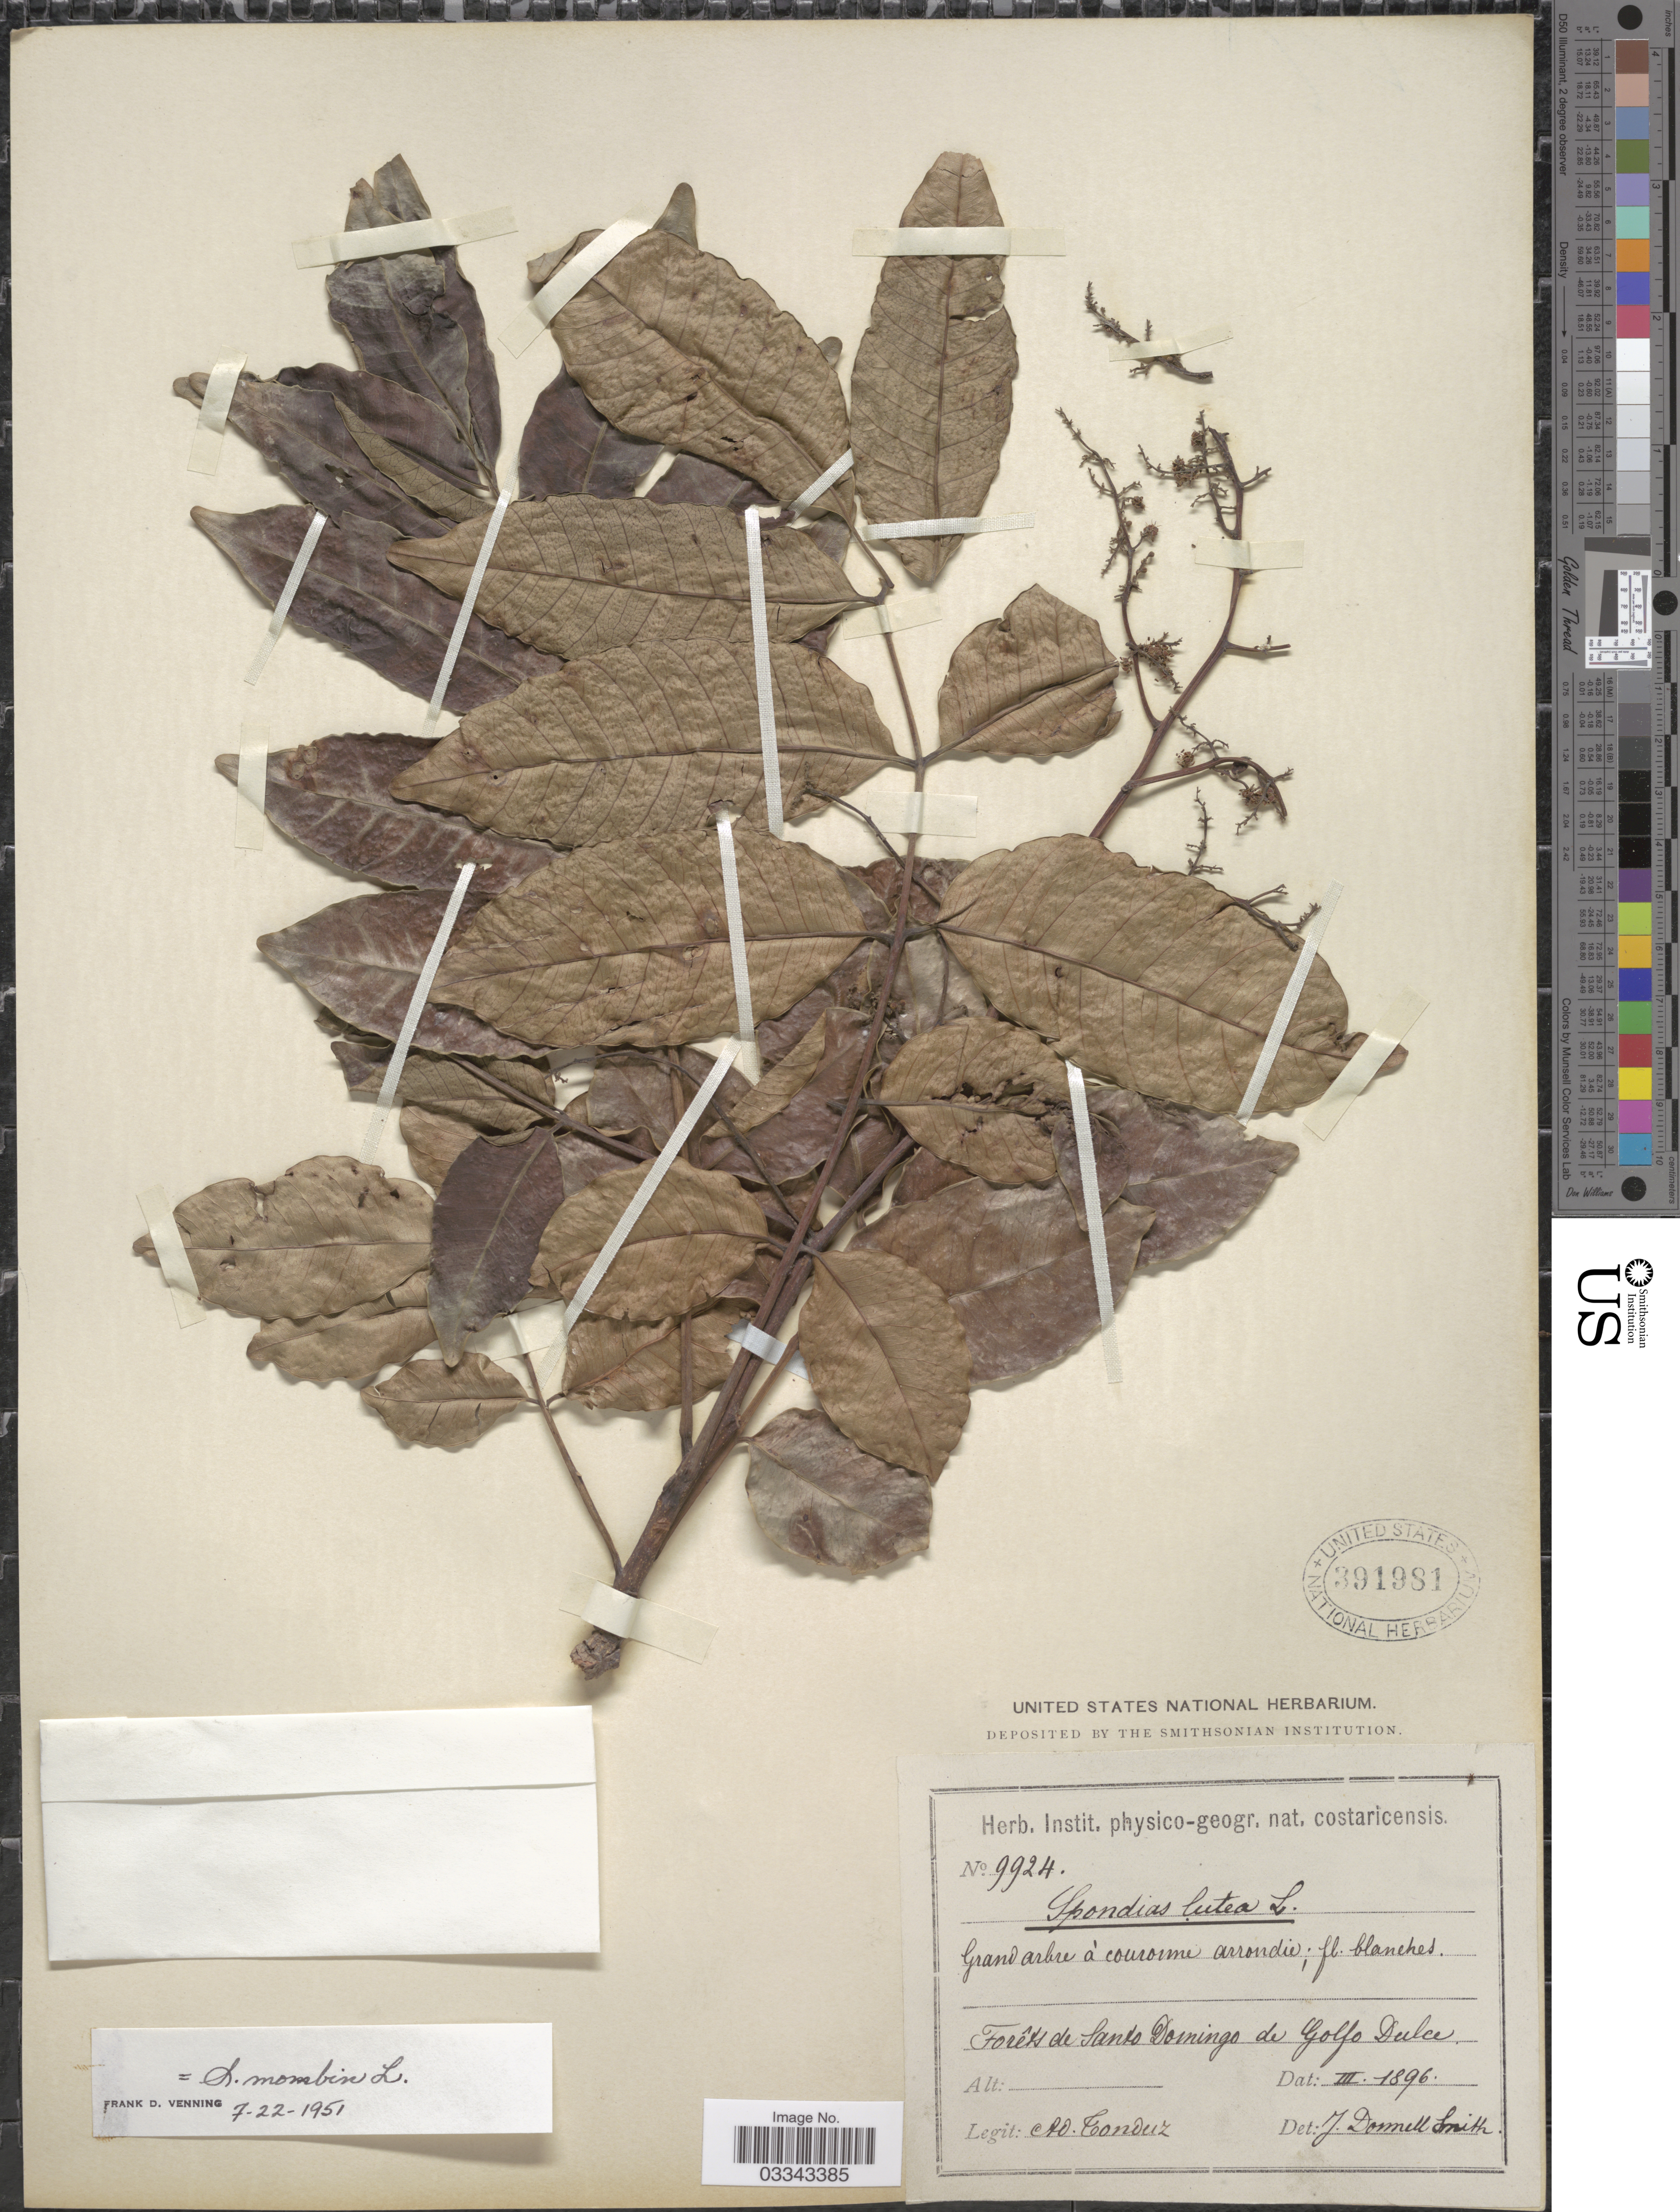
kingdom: Plantae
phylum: Tracheophyta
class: Magnoliopsida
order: Sapindales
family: Anacardiaceae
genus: Spondias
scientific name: Spondias mombin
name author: L.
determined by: Mitchell, John D.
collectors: A. Tonduz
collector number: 9924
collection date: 1896-03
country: Costa Rica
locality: Forêts de Santo Domingo de Golfo Dulce.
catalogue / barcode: US 391981